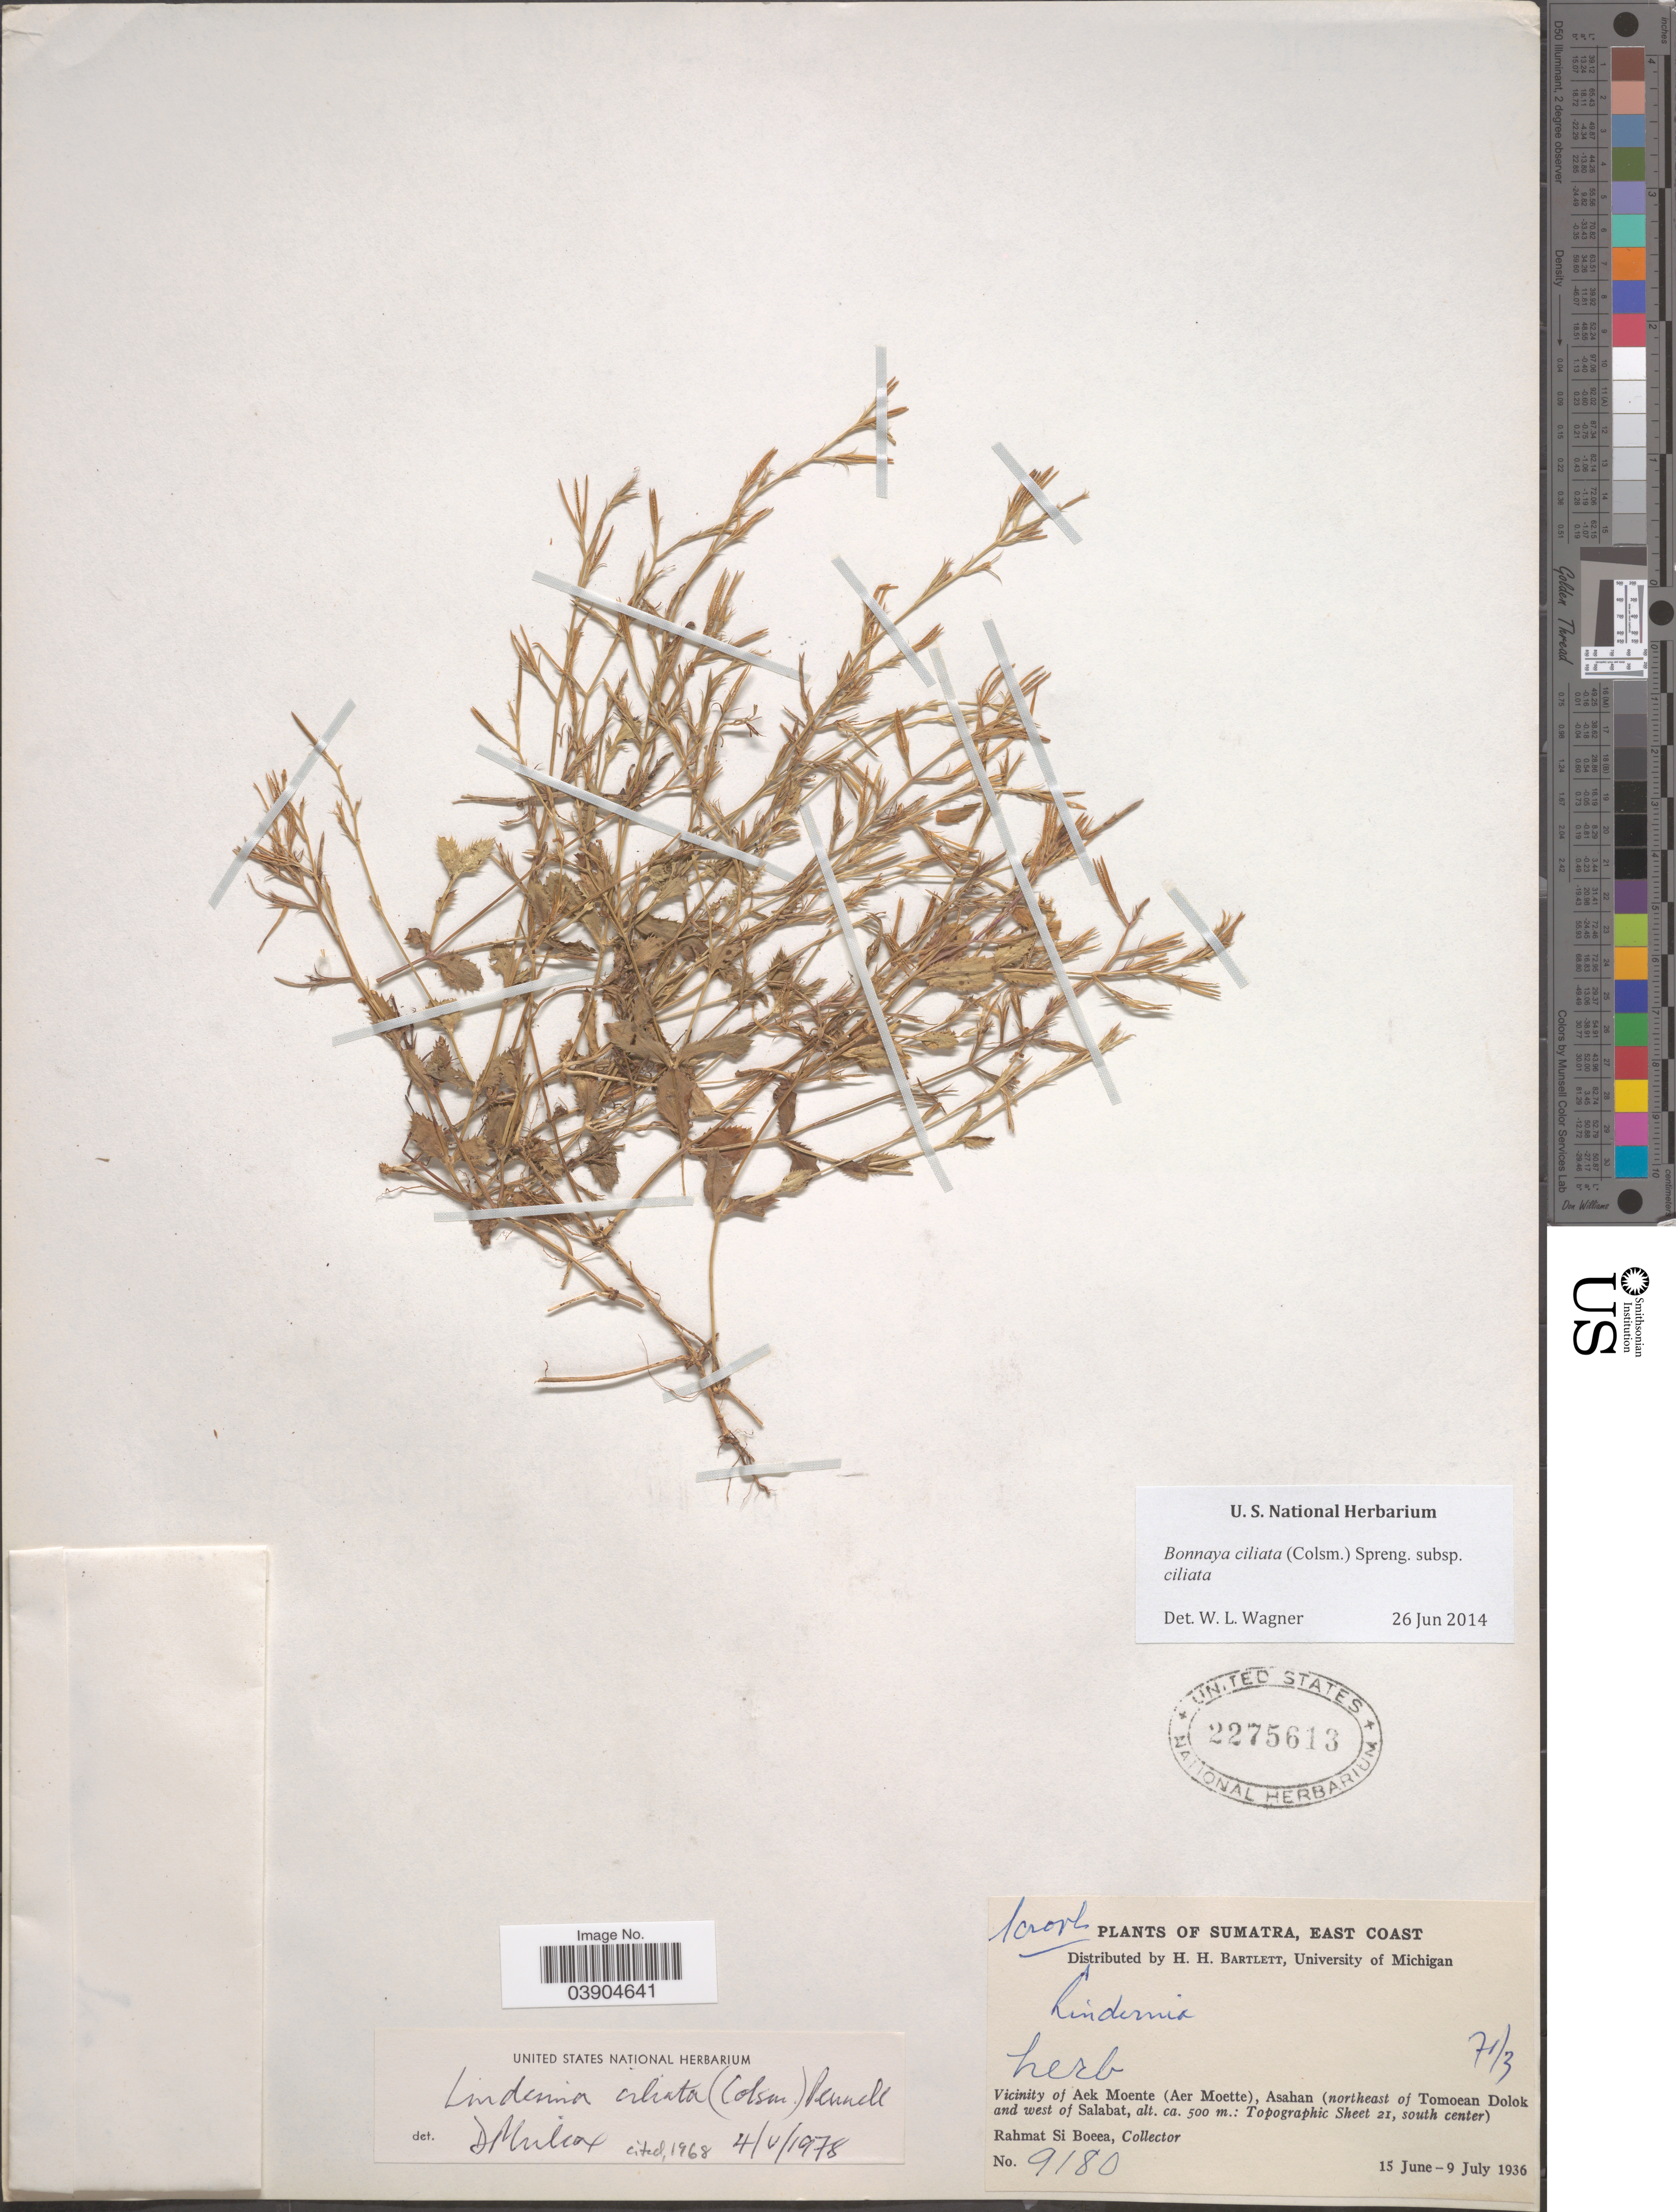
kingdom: Plantae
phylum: Tracheophyta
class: Magnoliopsida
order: Lamiales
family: Linderniaceae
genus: Lindernia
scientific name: Lindernia ciliata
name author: (Colsm.) Pennell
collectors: Rahmat Si Boeea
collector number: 9180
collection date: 1936-06-15/1936-07-09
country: Indonesia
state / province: Sumatra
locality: East Coast. Vicinity of Aek Moente (Aer Moette), Asahan (northeast of Tomoean Dolok and west of Salabat, Topographic Sheet 21, south center).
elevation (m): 500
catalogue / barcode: US 2275613